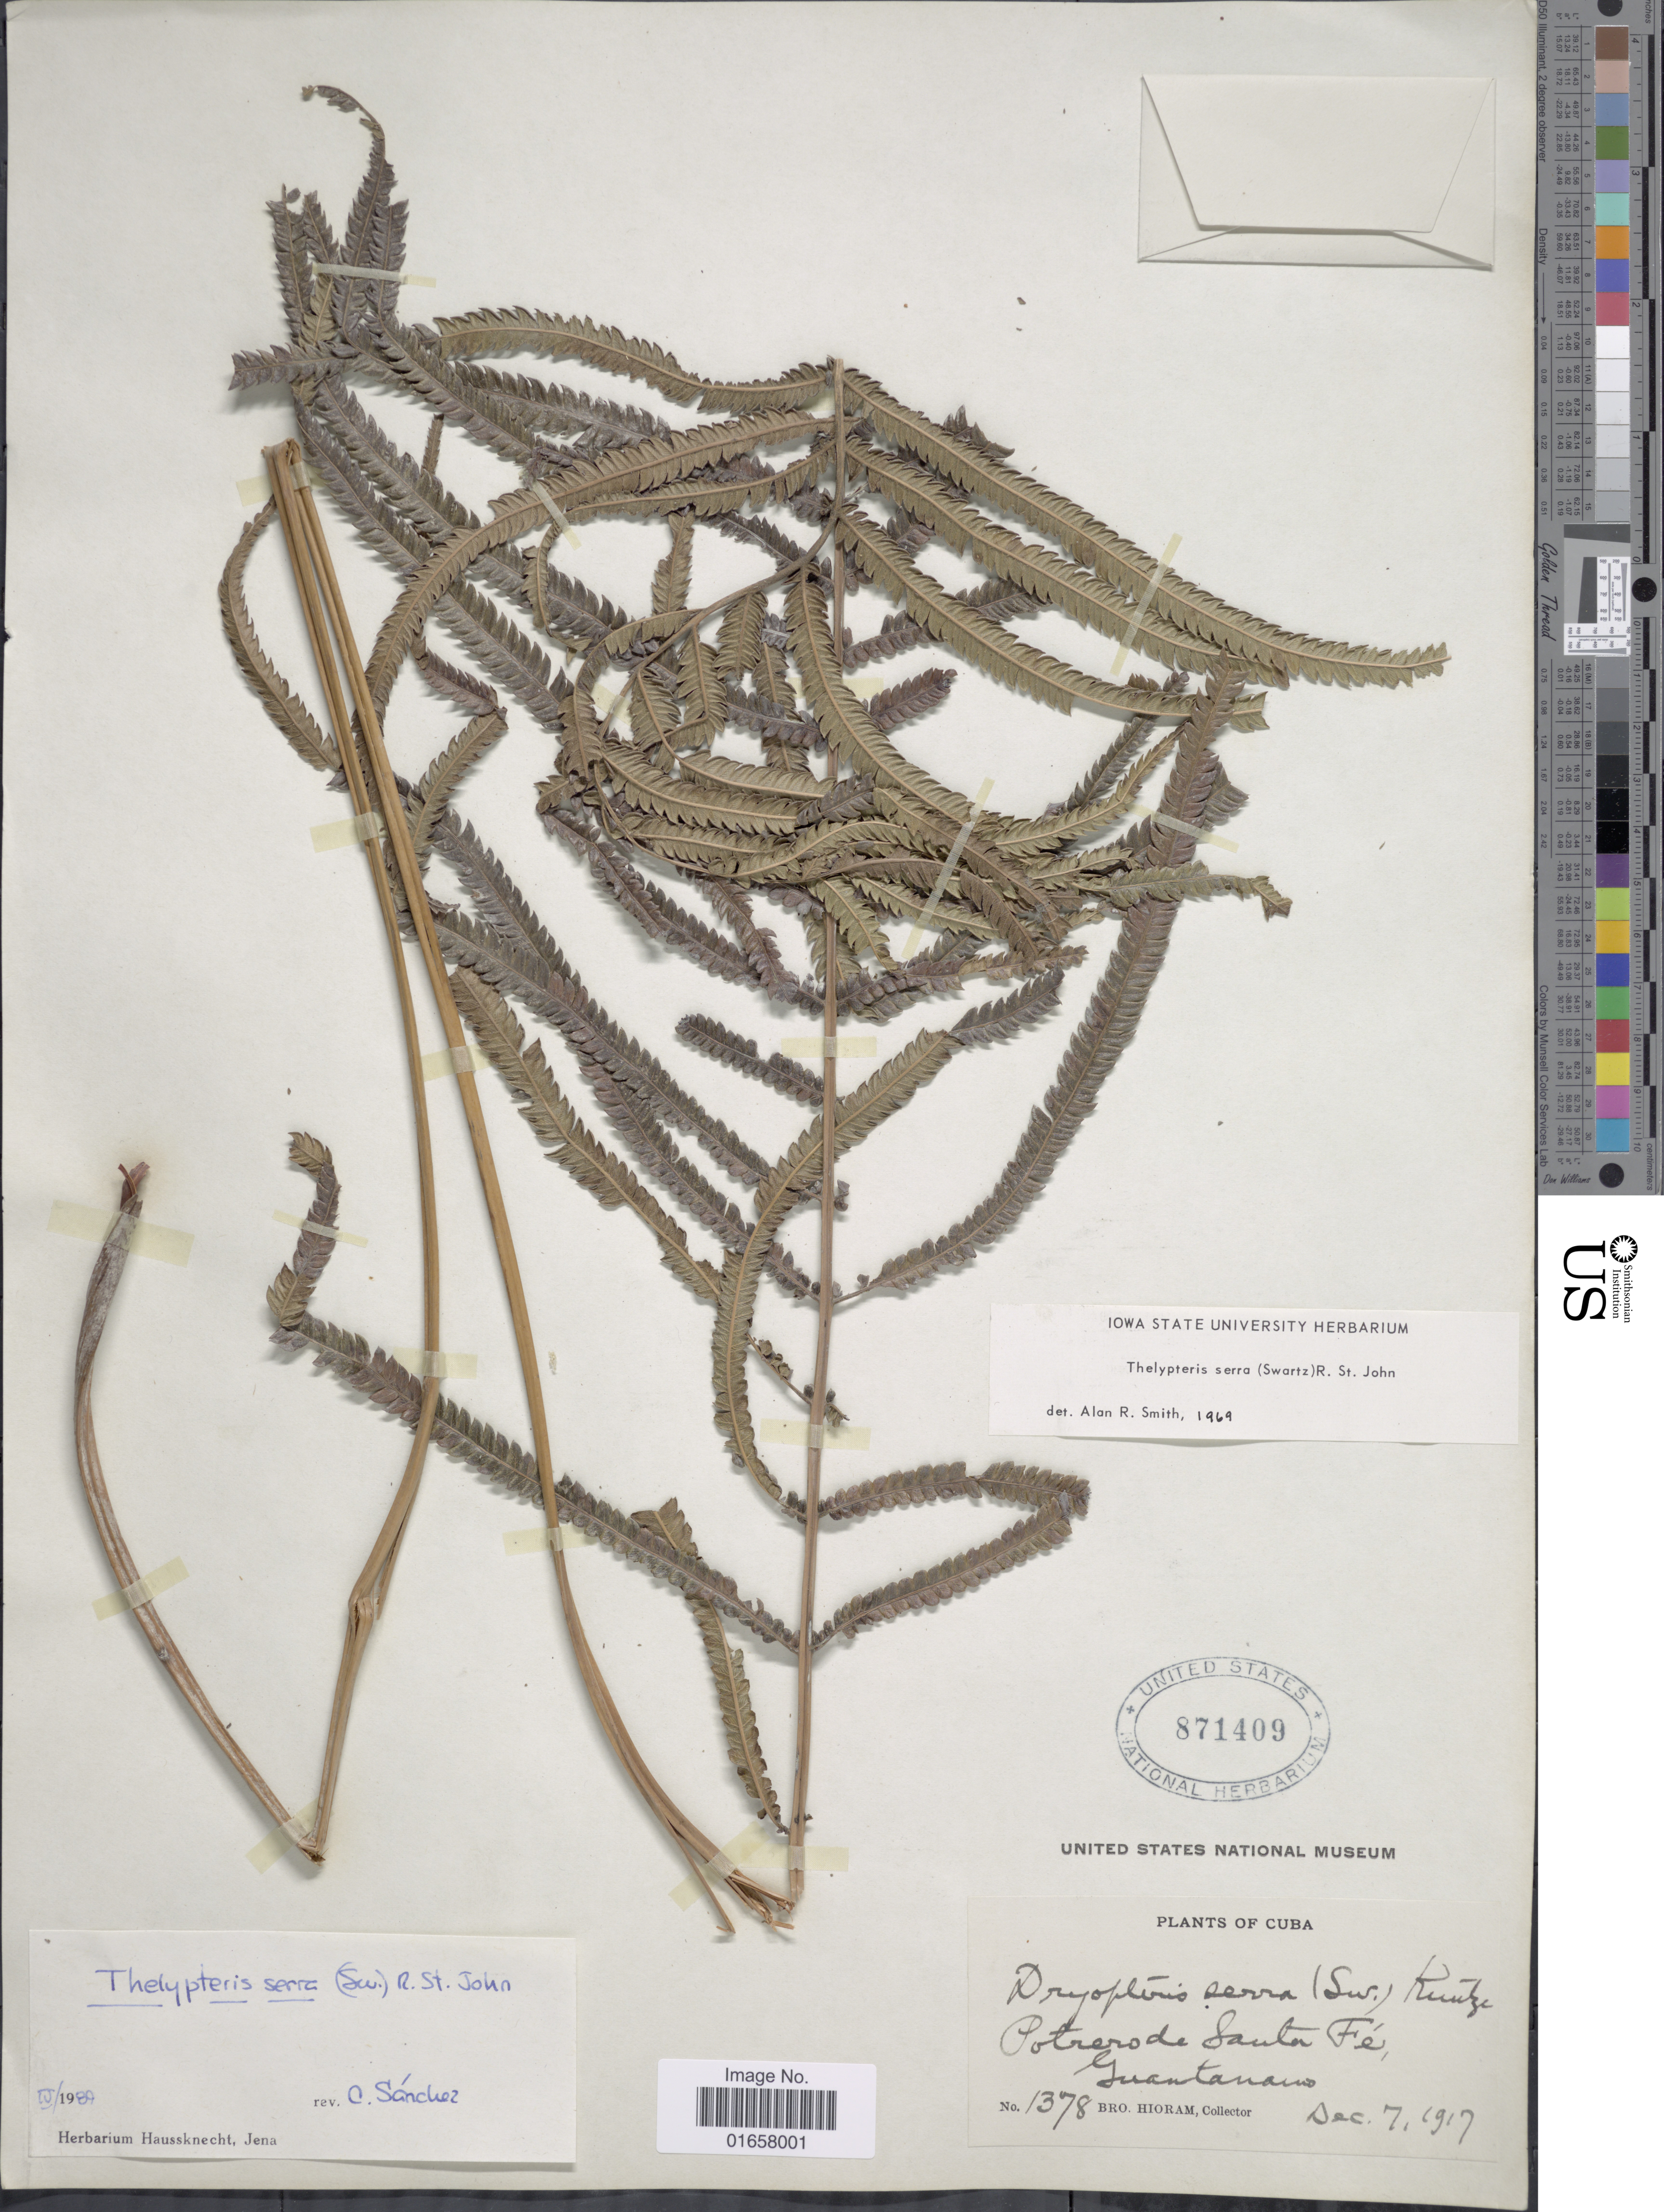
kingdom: Plantae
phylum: Tracheophyta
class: Polypodiopsida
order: Polypodiales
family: Thelypteridaceae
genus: Christella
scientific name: Christella serra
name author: (Sw.) Holttum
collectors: Bro. Hioram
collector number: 1378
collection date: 1917-12-07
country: Cuba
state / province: Guantánamo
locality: Cuba, Potrerode Santa Fé, Guantanmo.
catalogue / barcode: US 871409